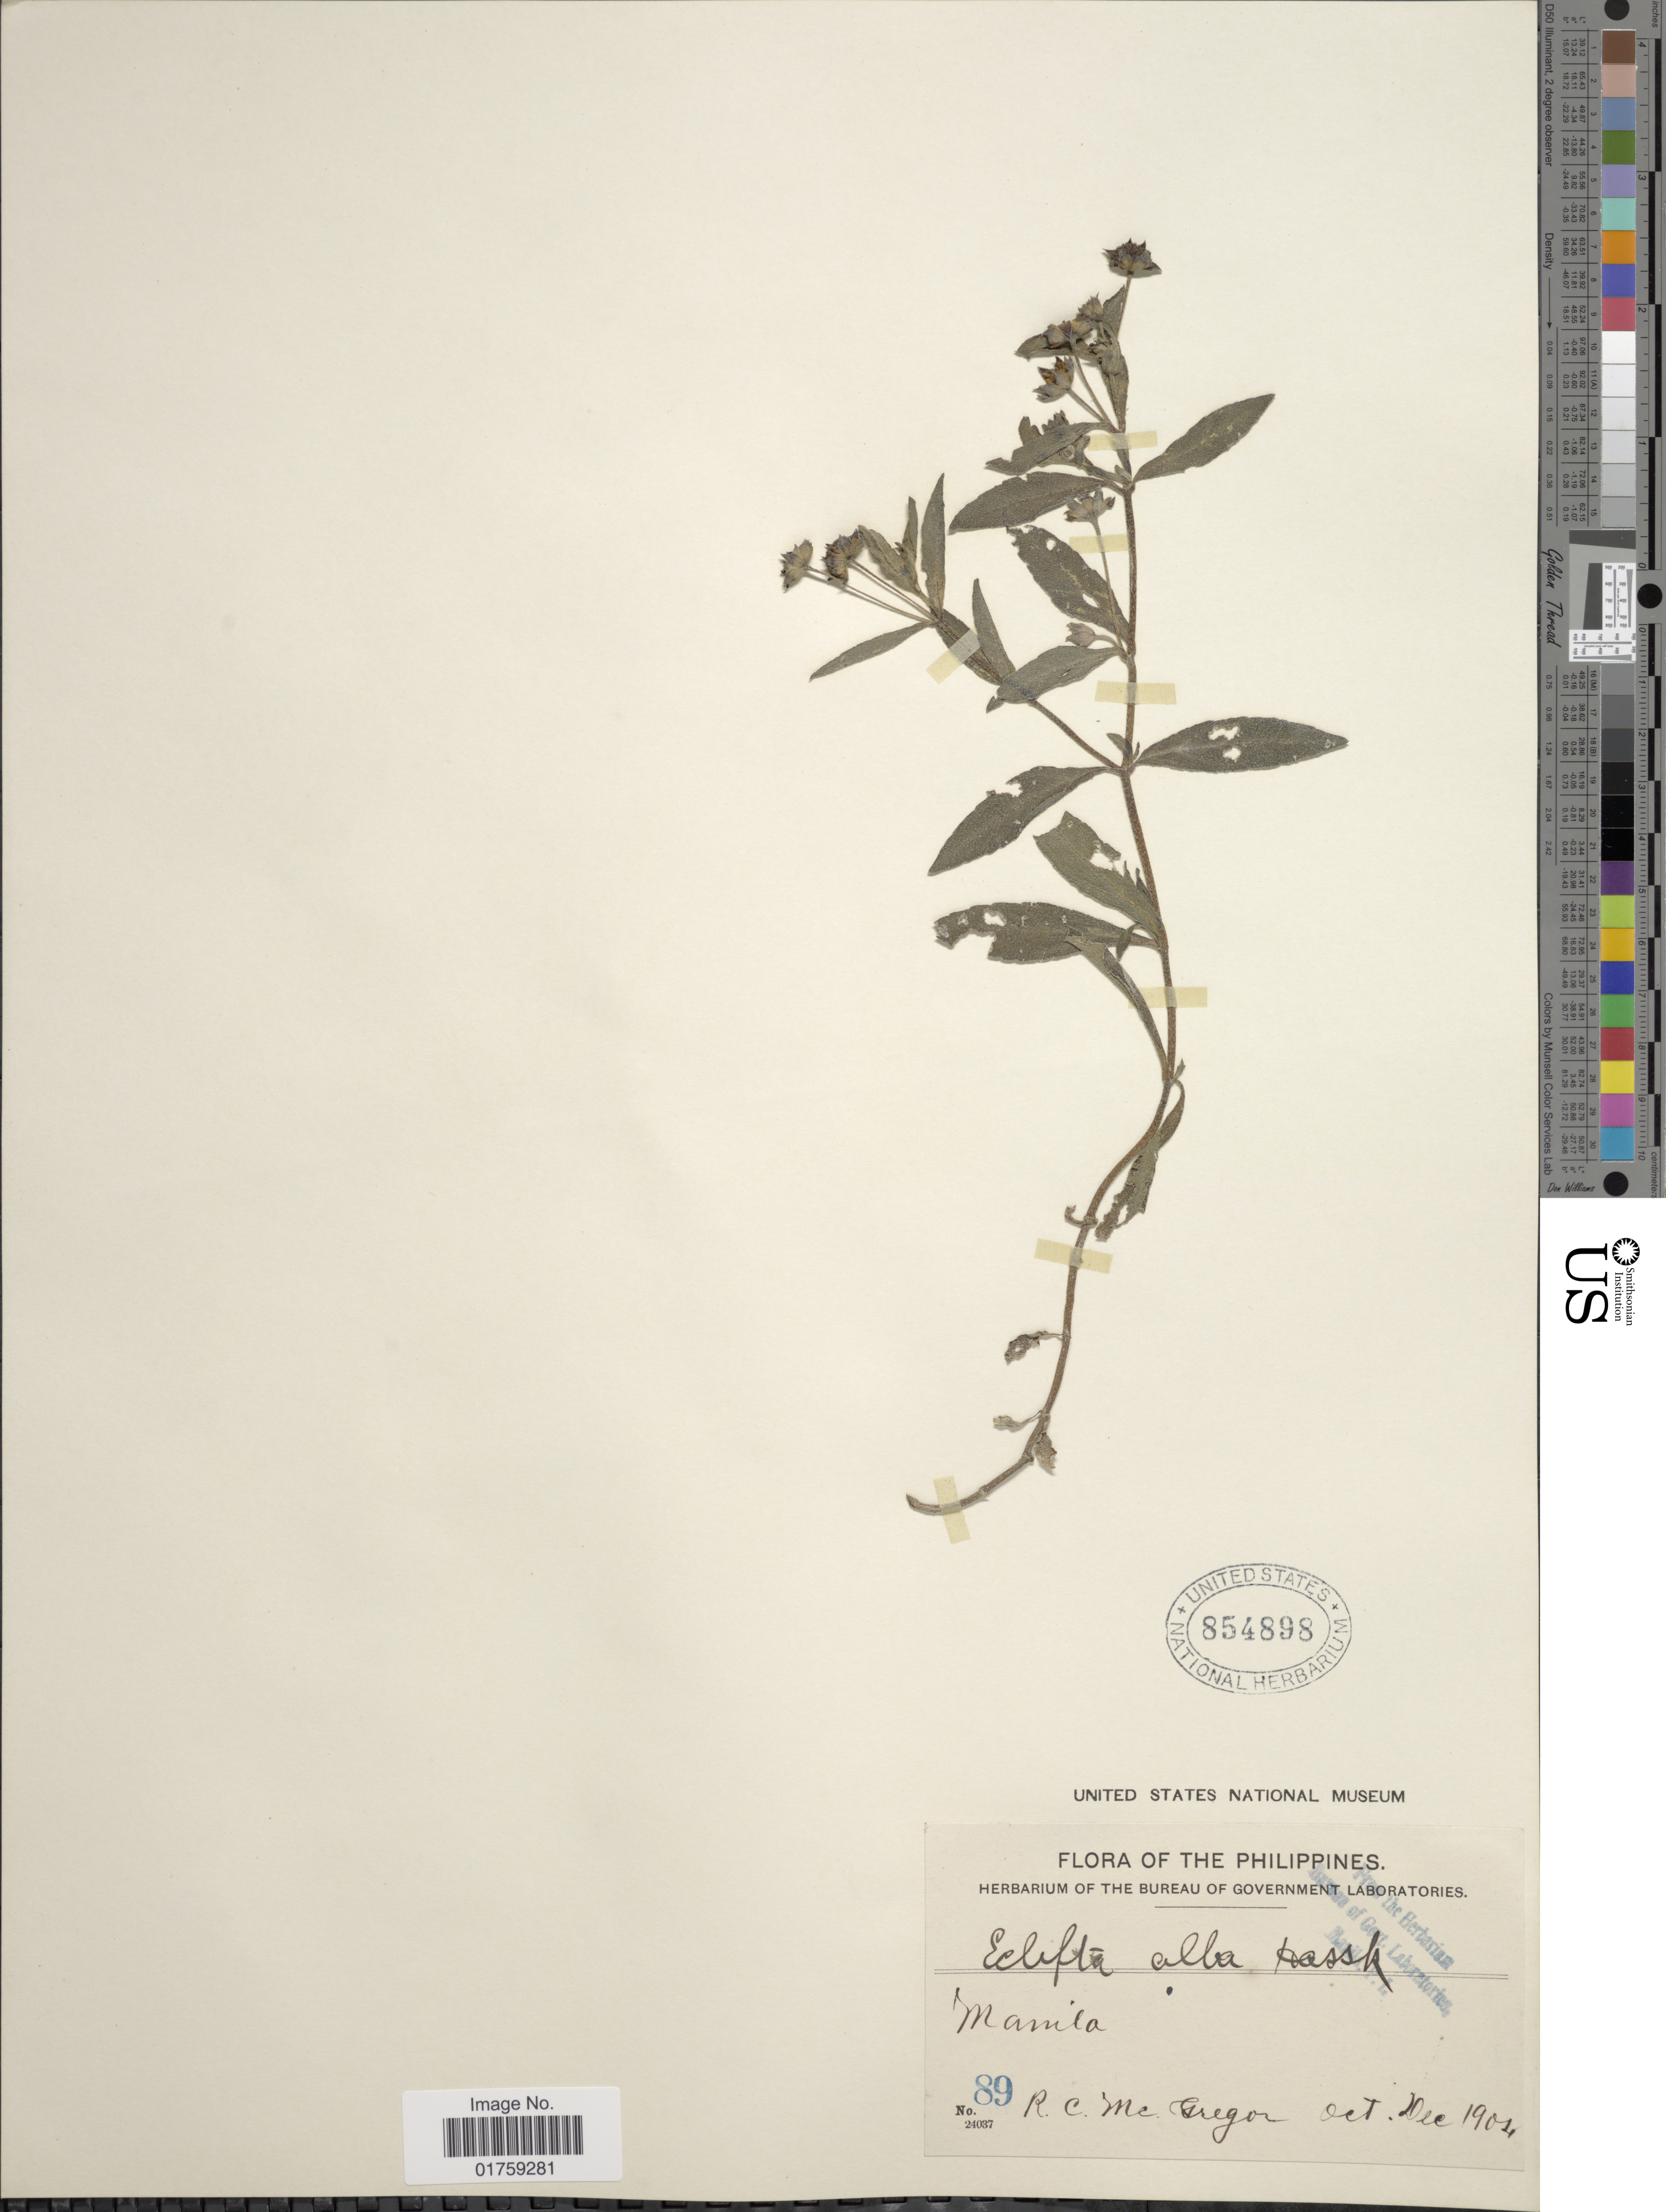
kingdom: Plantae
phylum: Tracheophyta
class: Magnoliopsida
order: Asterales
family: Asteraceae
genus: Eclipta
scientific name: Eclipta alba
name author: (L.) Hassk.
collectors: R. Macgregor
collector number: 89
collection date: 1904-10/1904-12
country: Philippines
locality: The Philippines. Manila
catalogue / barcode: US 854898